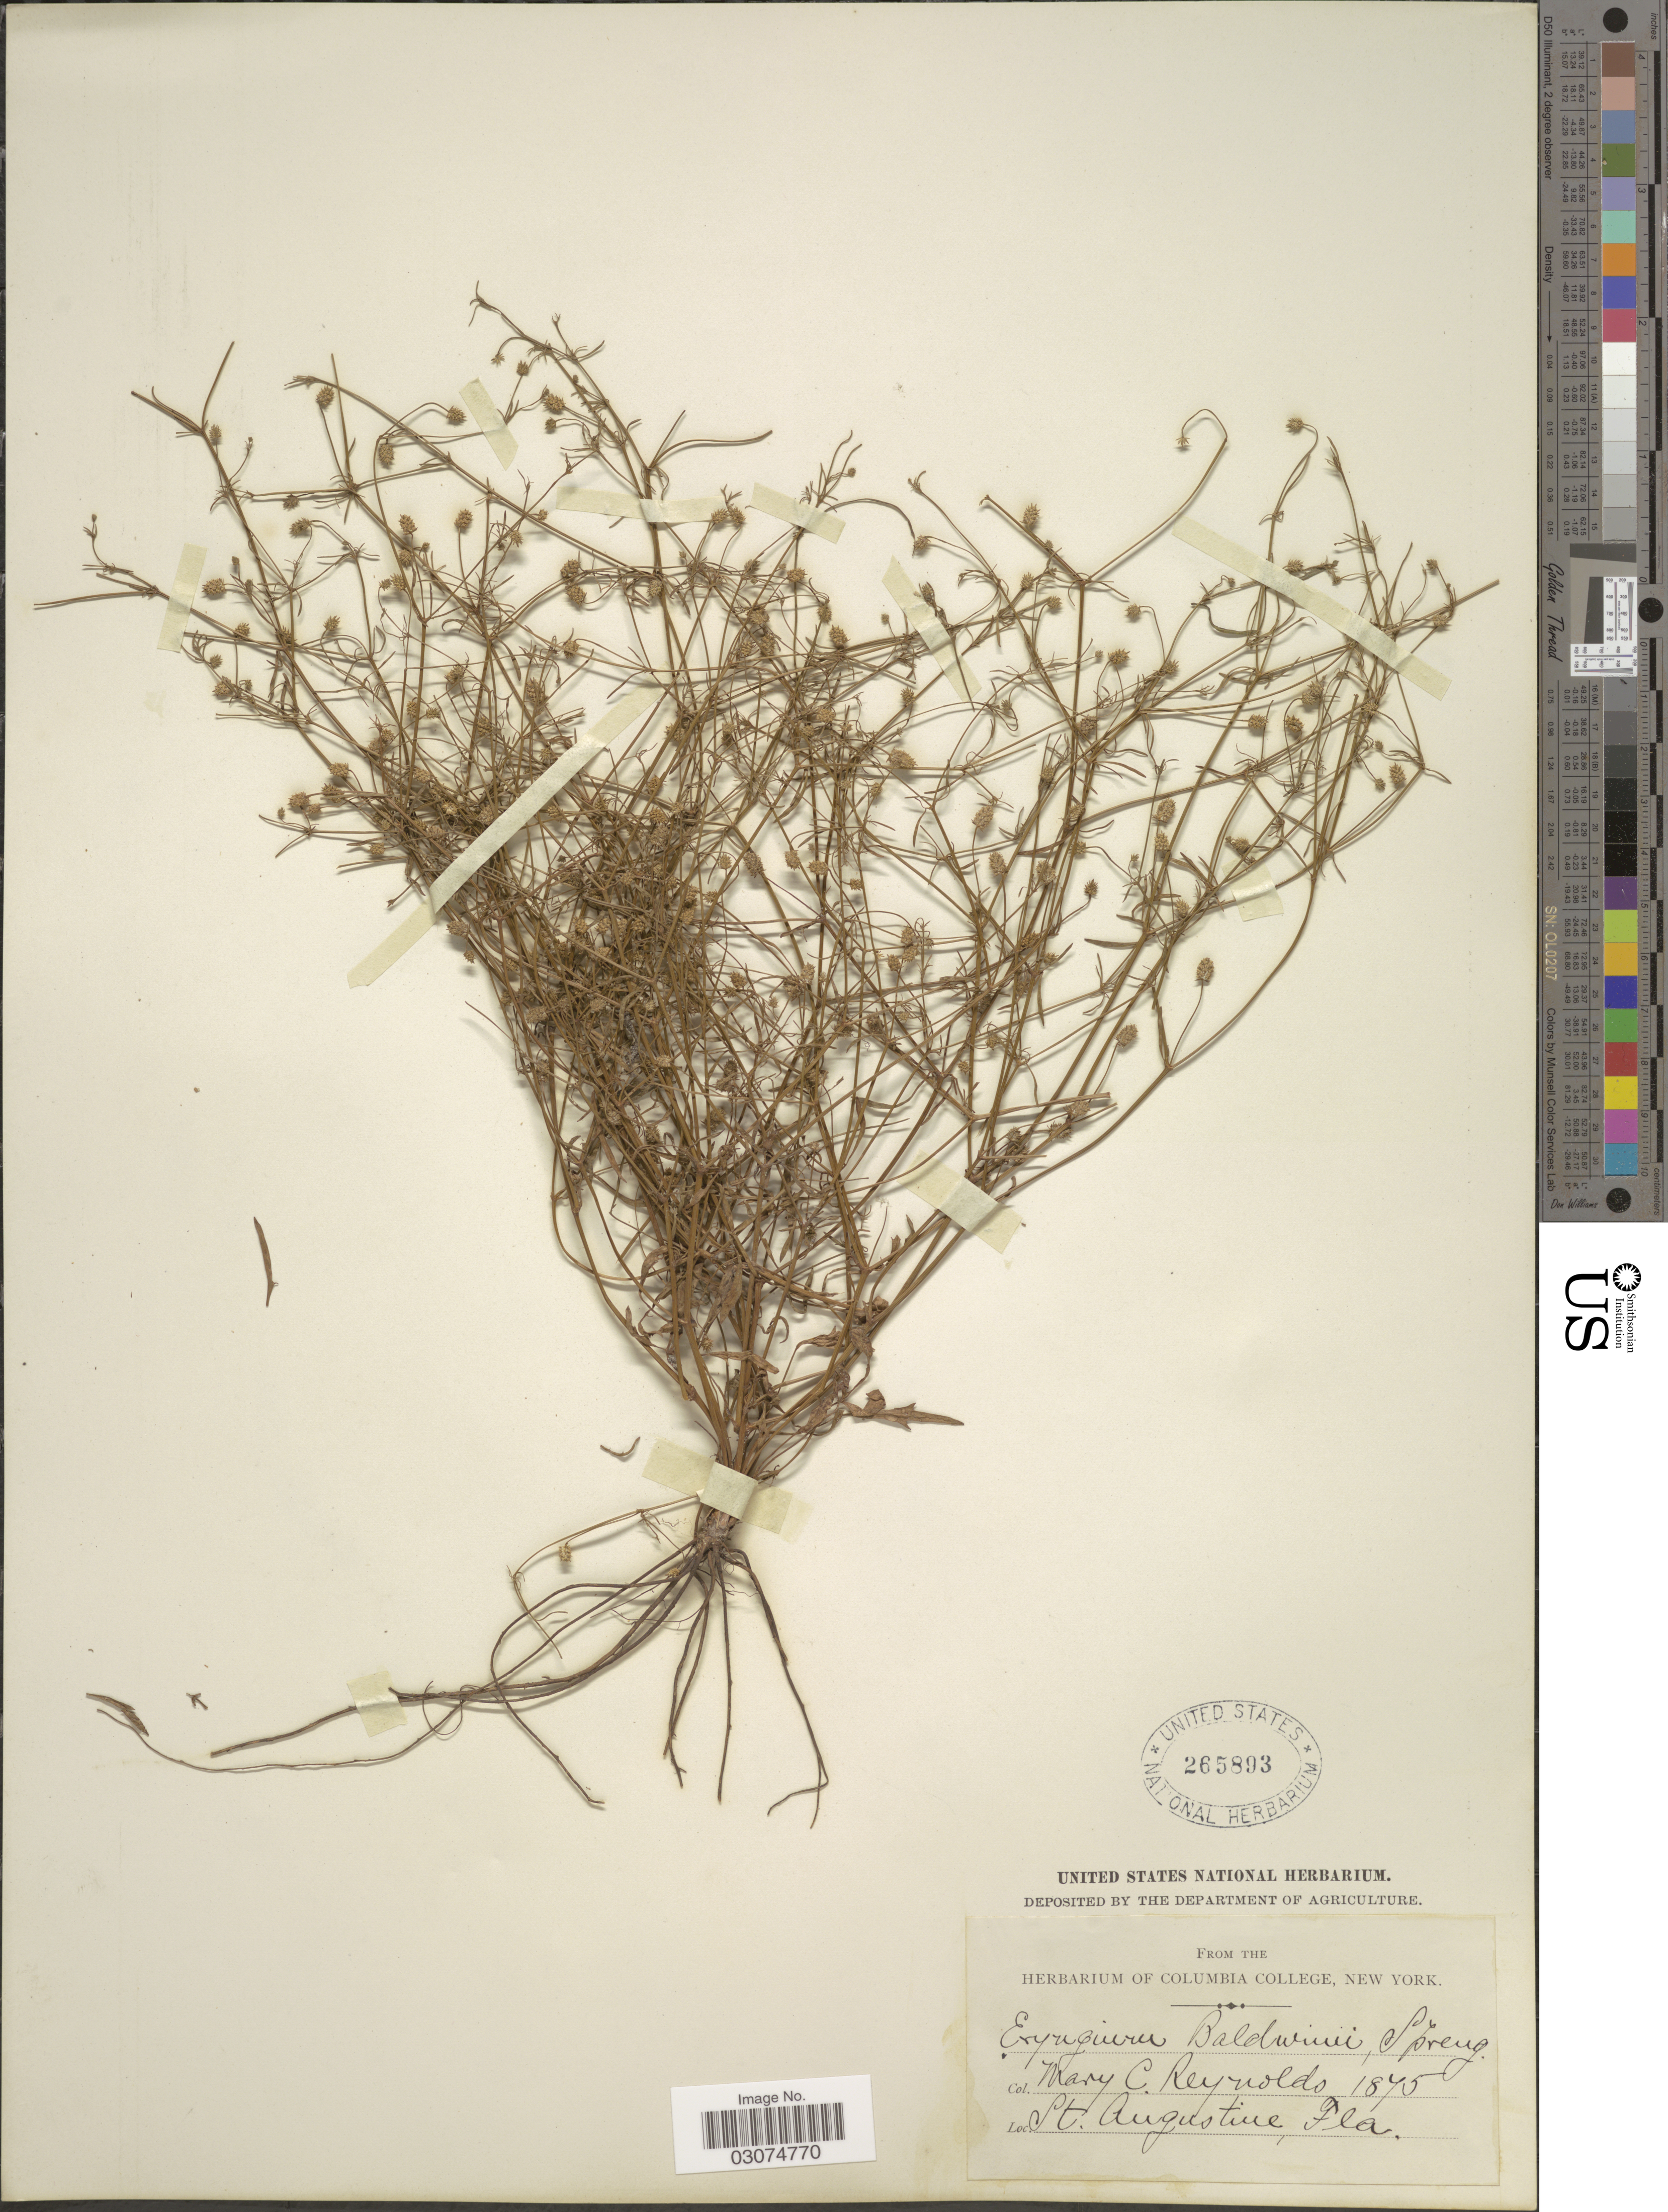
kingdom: Plantae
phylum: Tracheophyta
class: Magnoliopsida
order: Apiales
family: Apiaceae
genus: Eryngium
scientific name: Eryngium baldwinii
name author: Spreng.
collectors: M. Reynolds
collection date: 1875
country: United States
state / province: Florida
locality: St. Augustine.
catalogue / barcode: US 265893